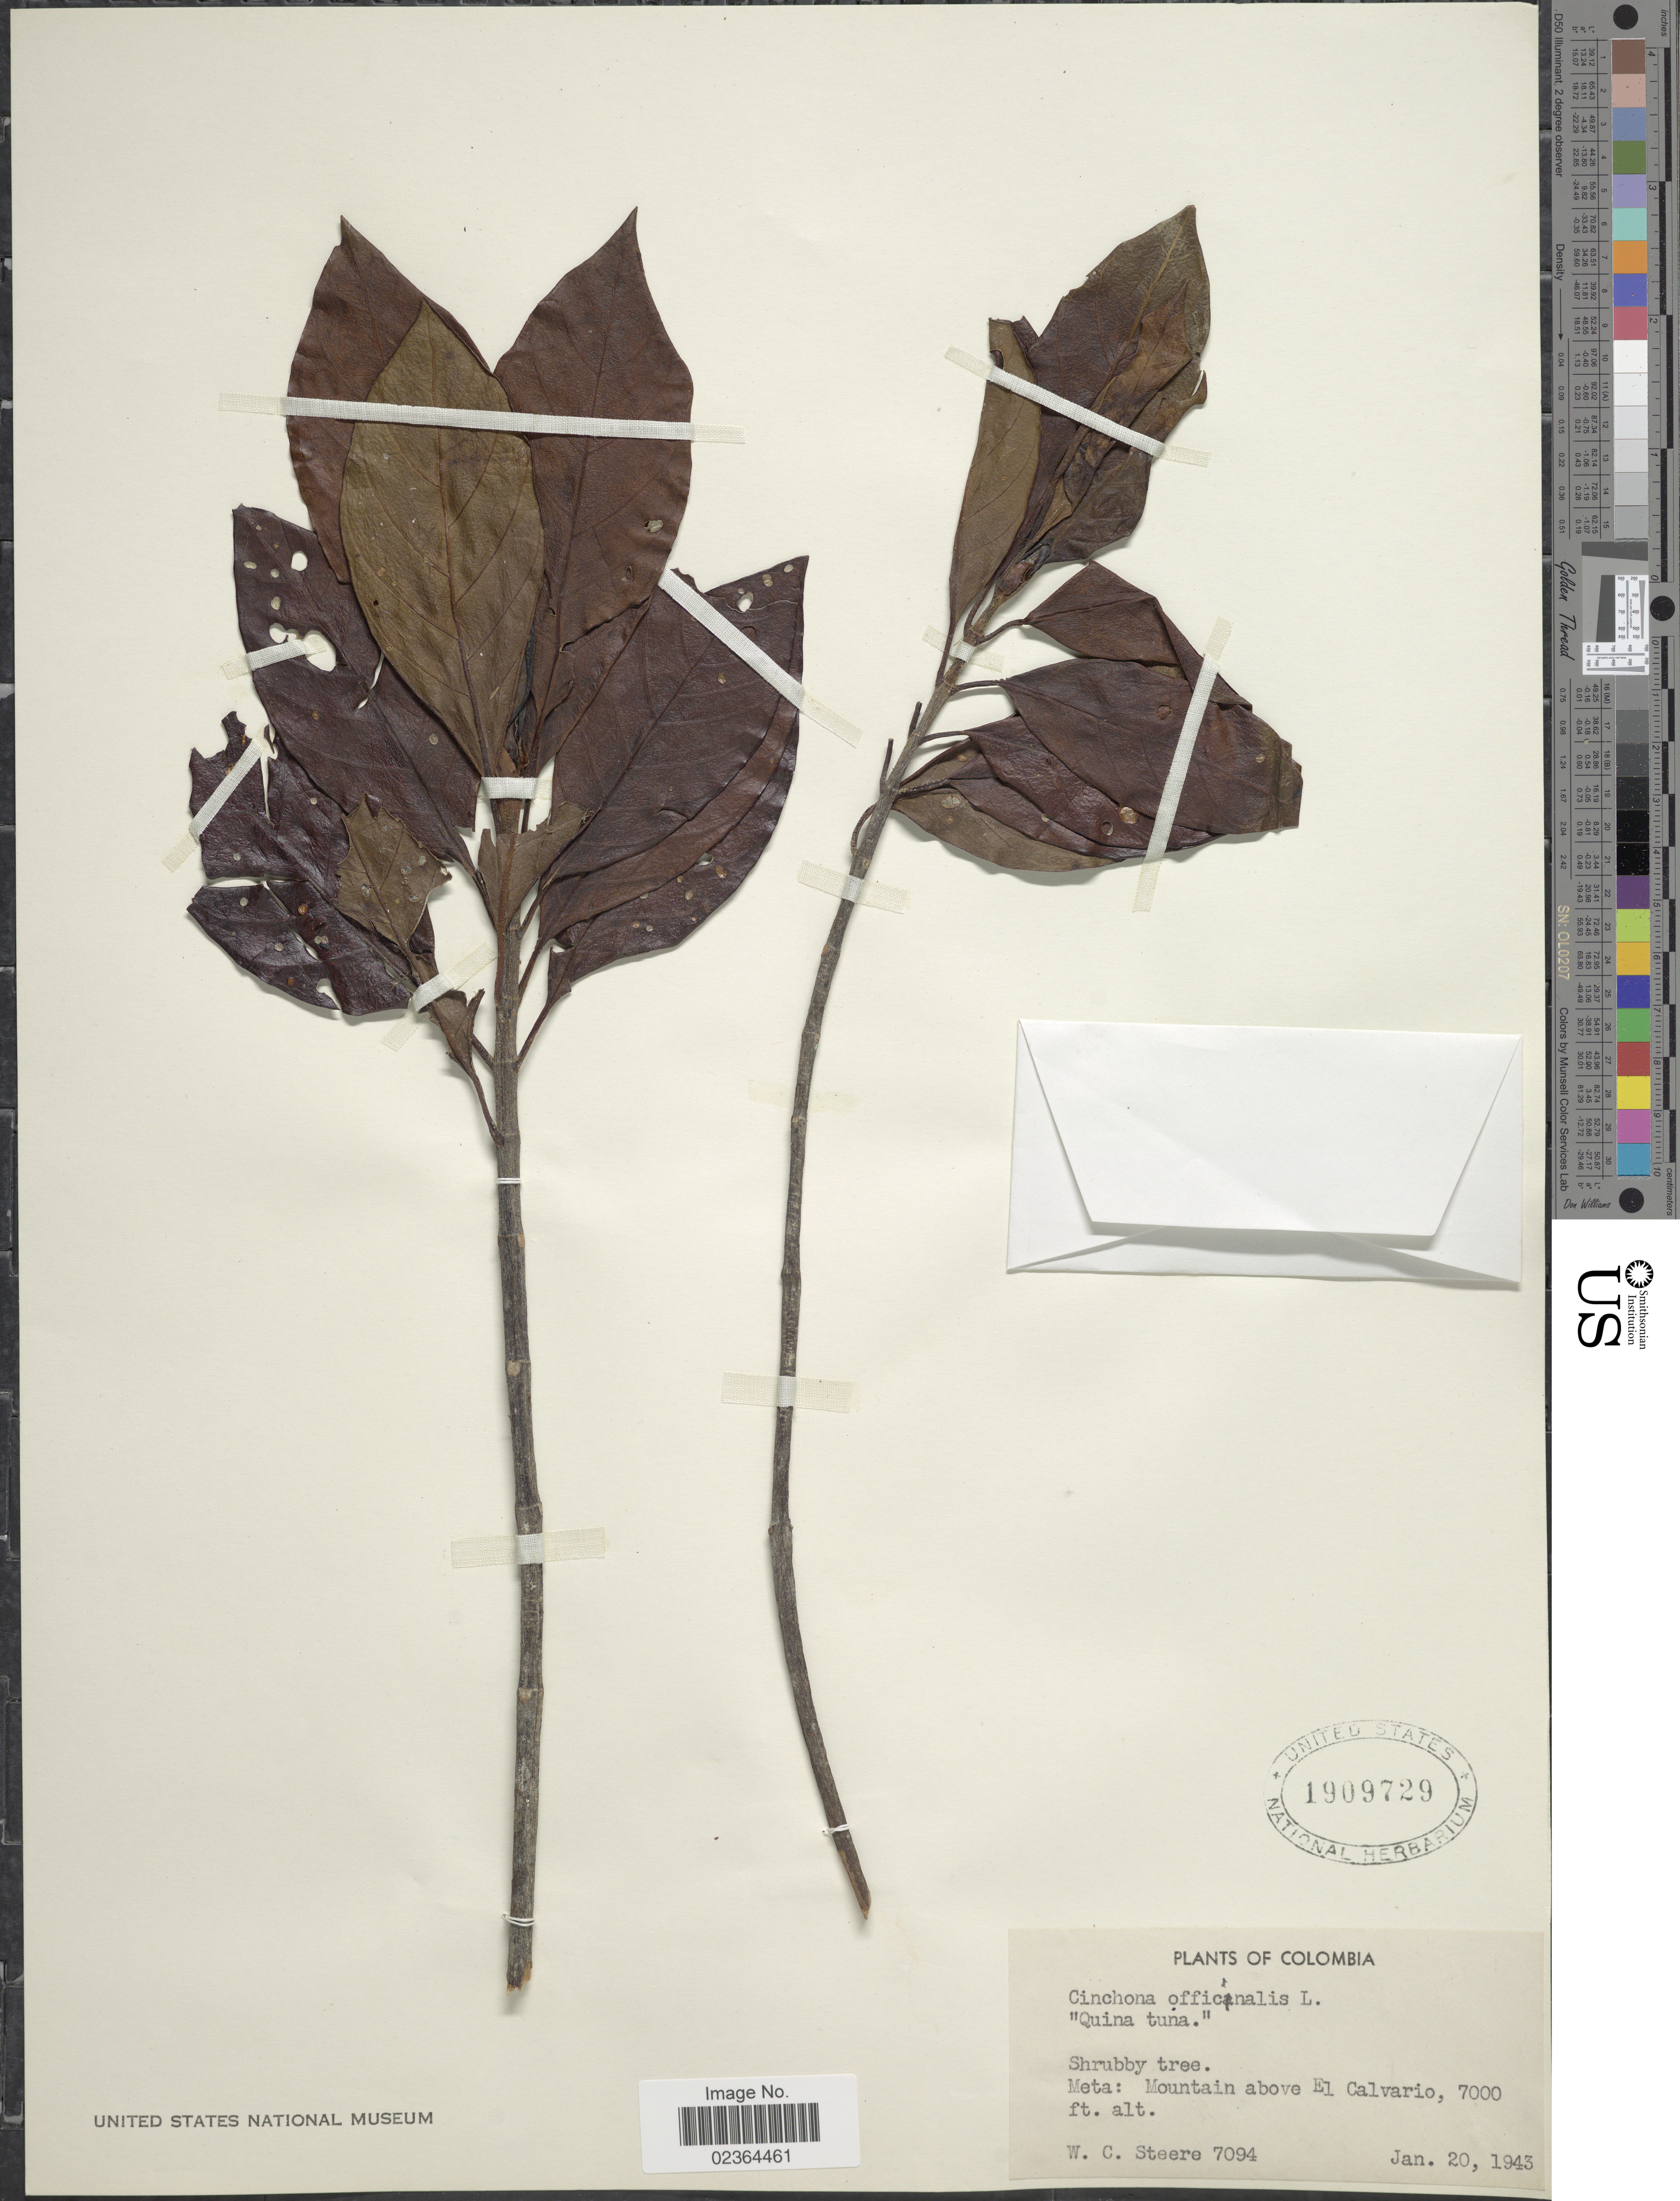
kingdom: Plantae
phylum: Tracheophyta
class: Magnoliopsida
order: Gentianales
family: Rubiaceae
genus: Cinchona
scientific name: Cinchona officinalis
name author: L.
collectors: W. C. Steere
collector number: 7094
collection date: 1943-01-20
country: Colombia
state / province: Meta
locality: Meta: Mountain above El Calvaria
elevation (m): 2134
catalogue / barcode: US 1909729